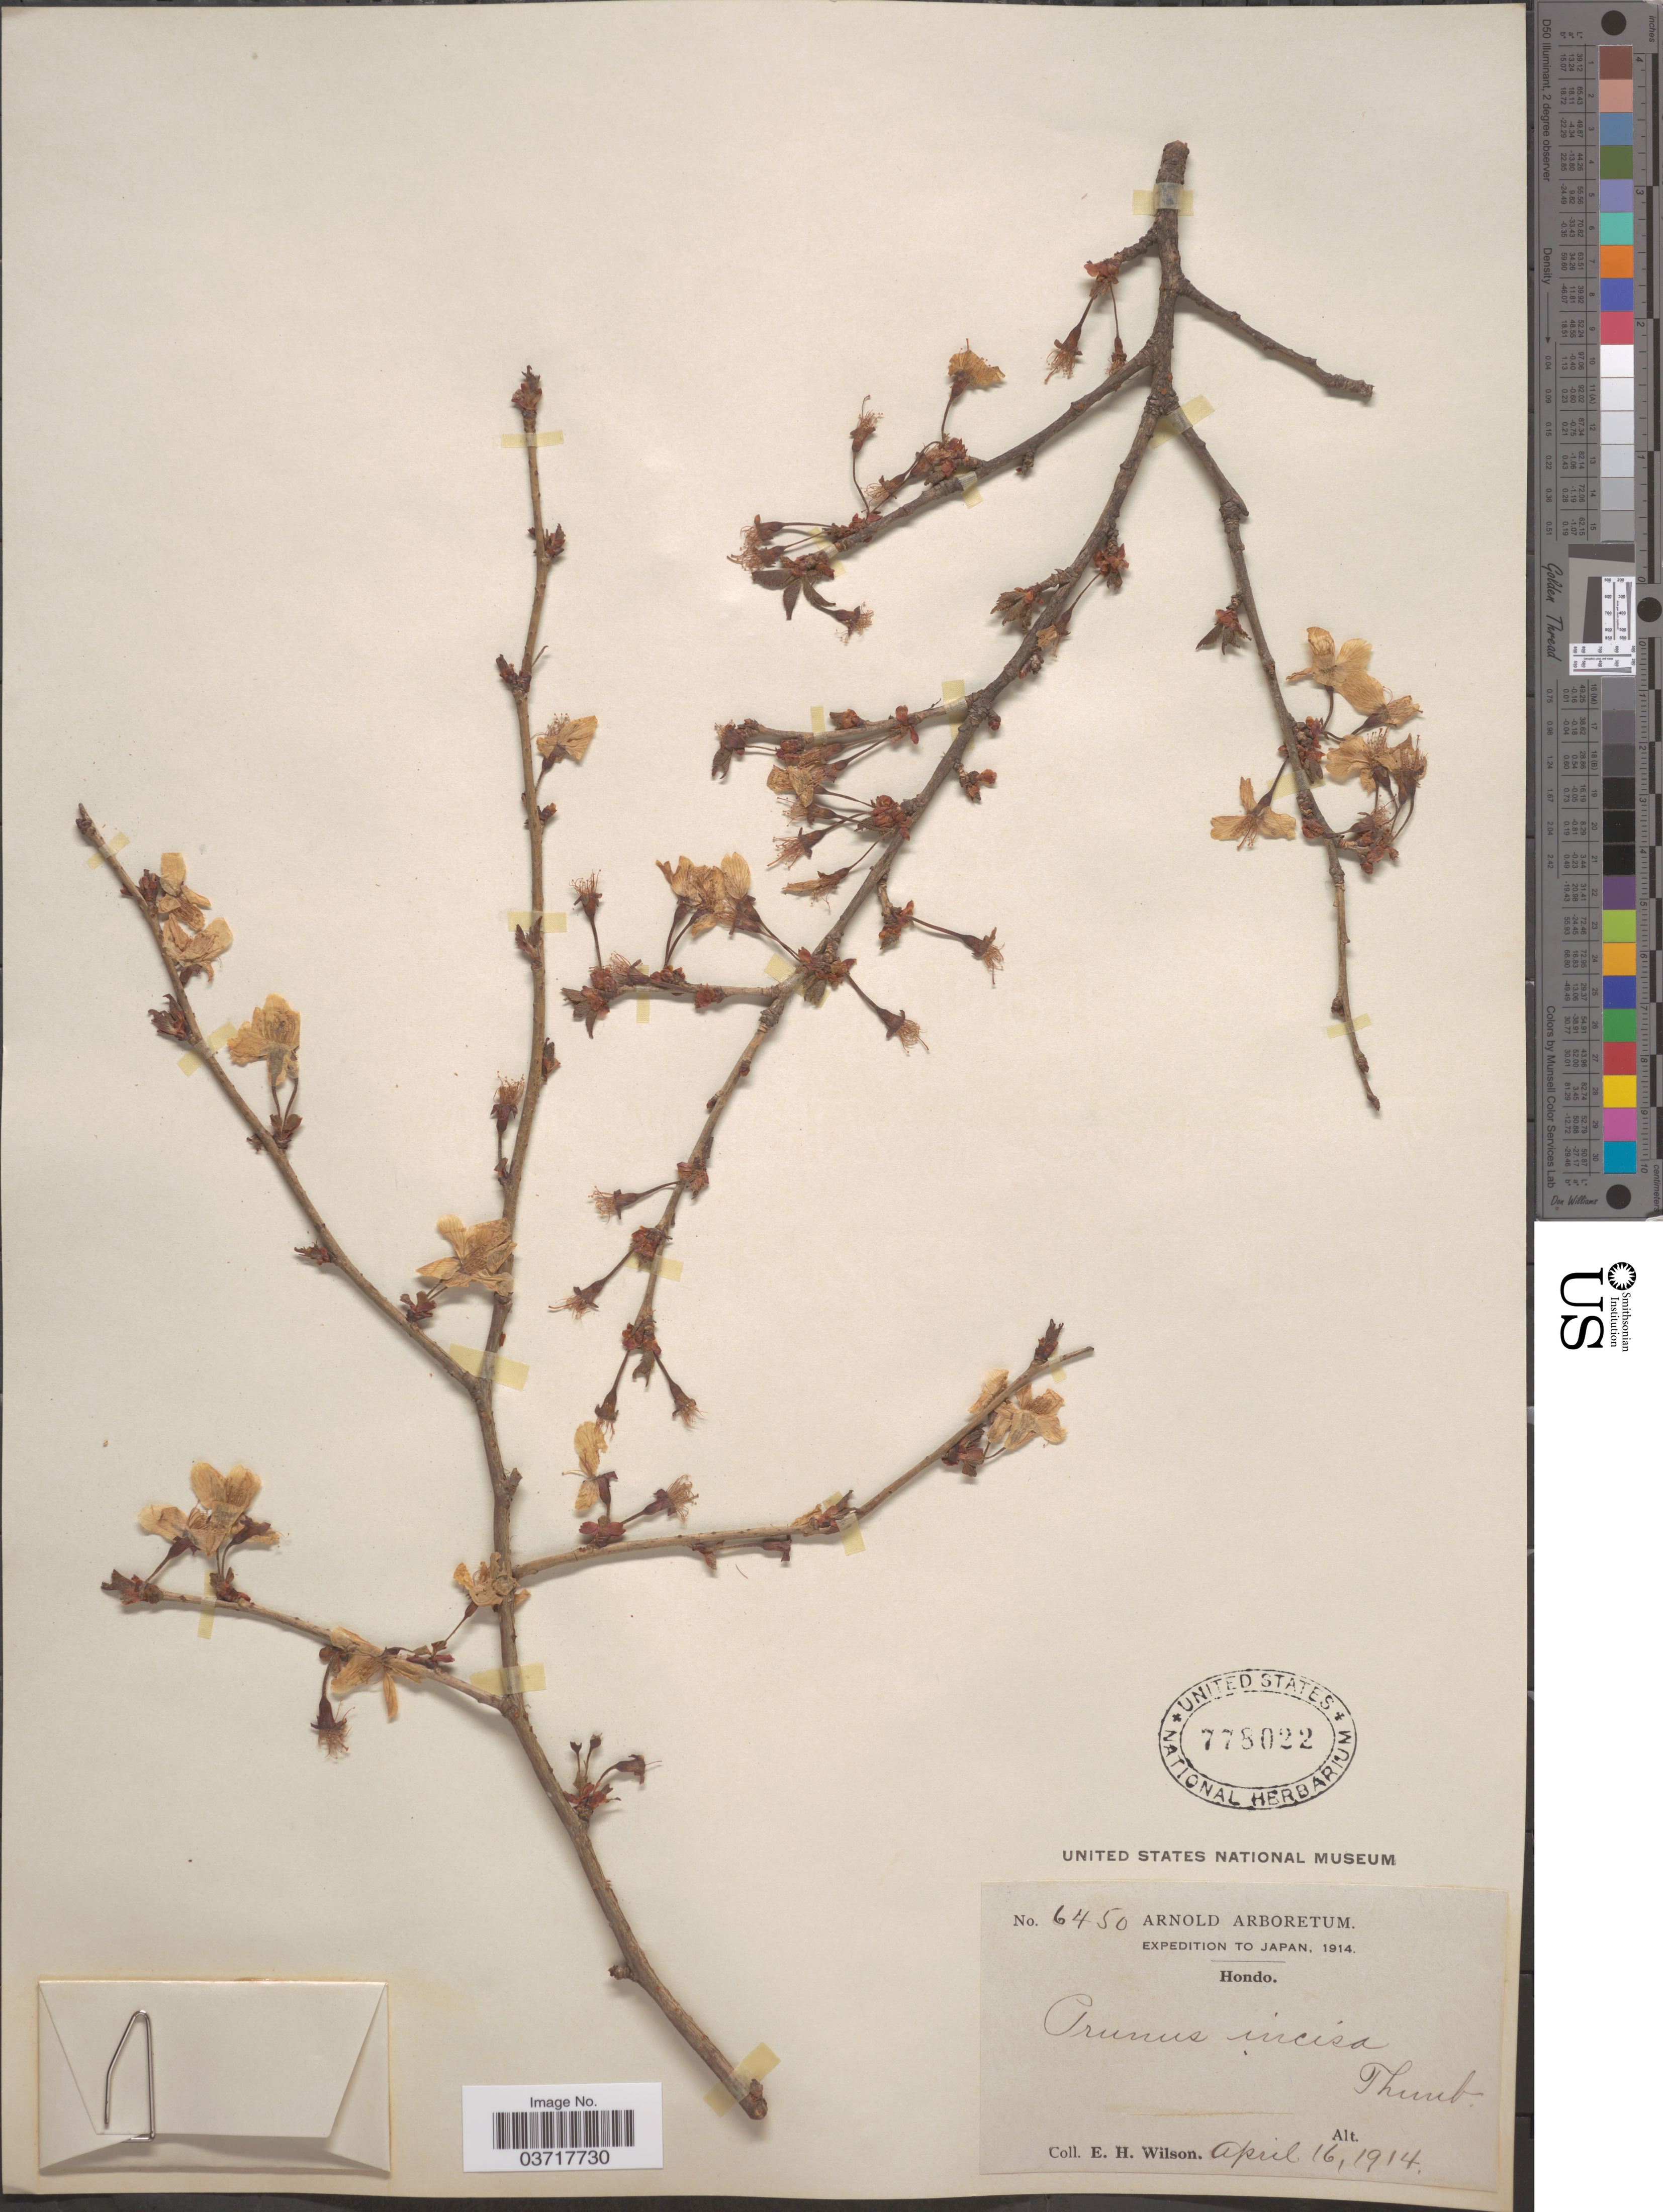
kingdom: Plantae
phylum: Tracheophyta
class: Magnoliopsida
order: Rosales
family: Rosaceae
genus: Prunus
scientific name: Prunus incisa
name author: Thunb.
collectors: E. Wilson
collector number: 6450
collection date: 1914-04-16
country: Japan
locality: Hondo.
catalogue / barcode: US 778022